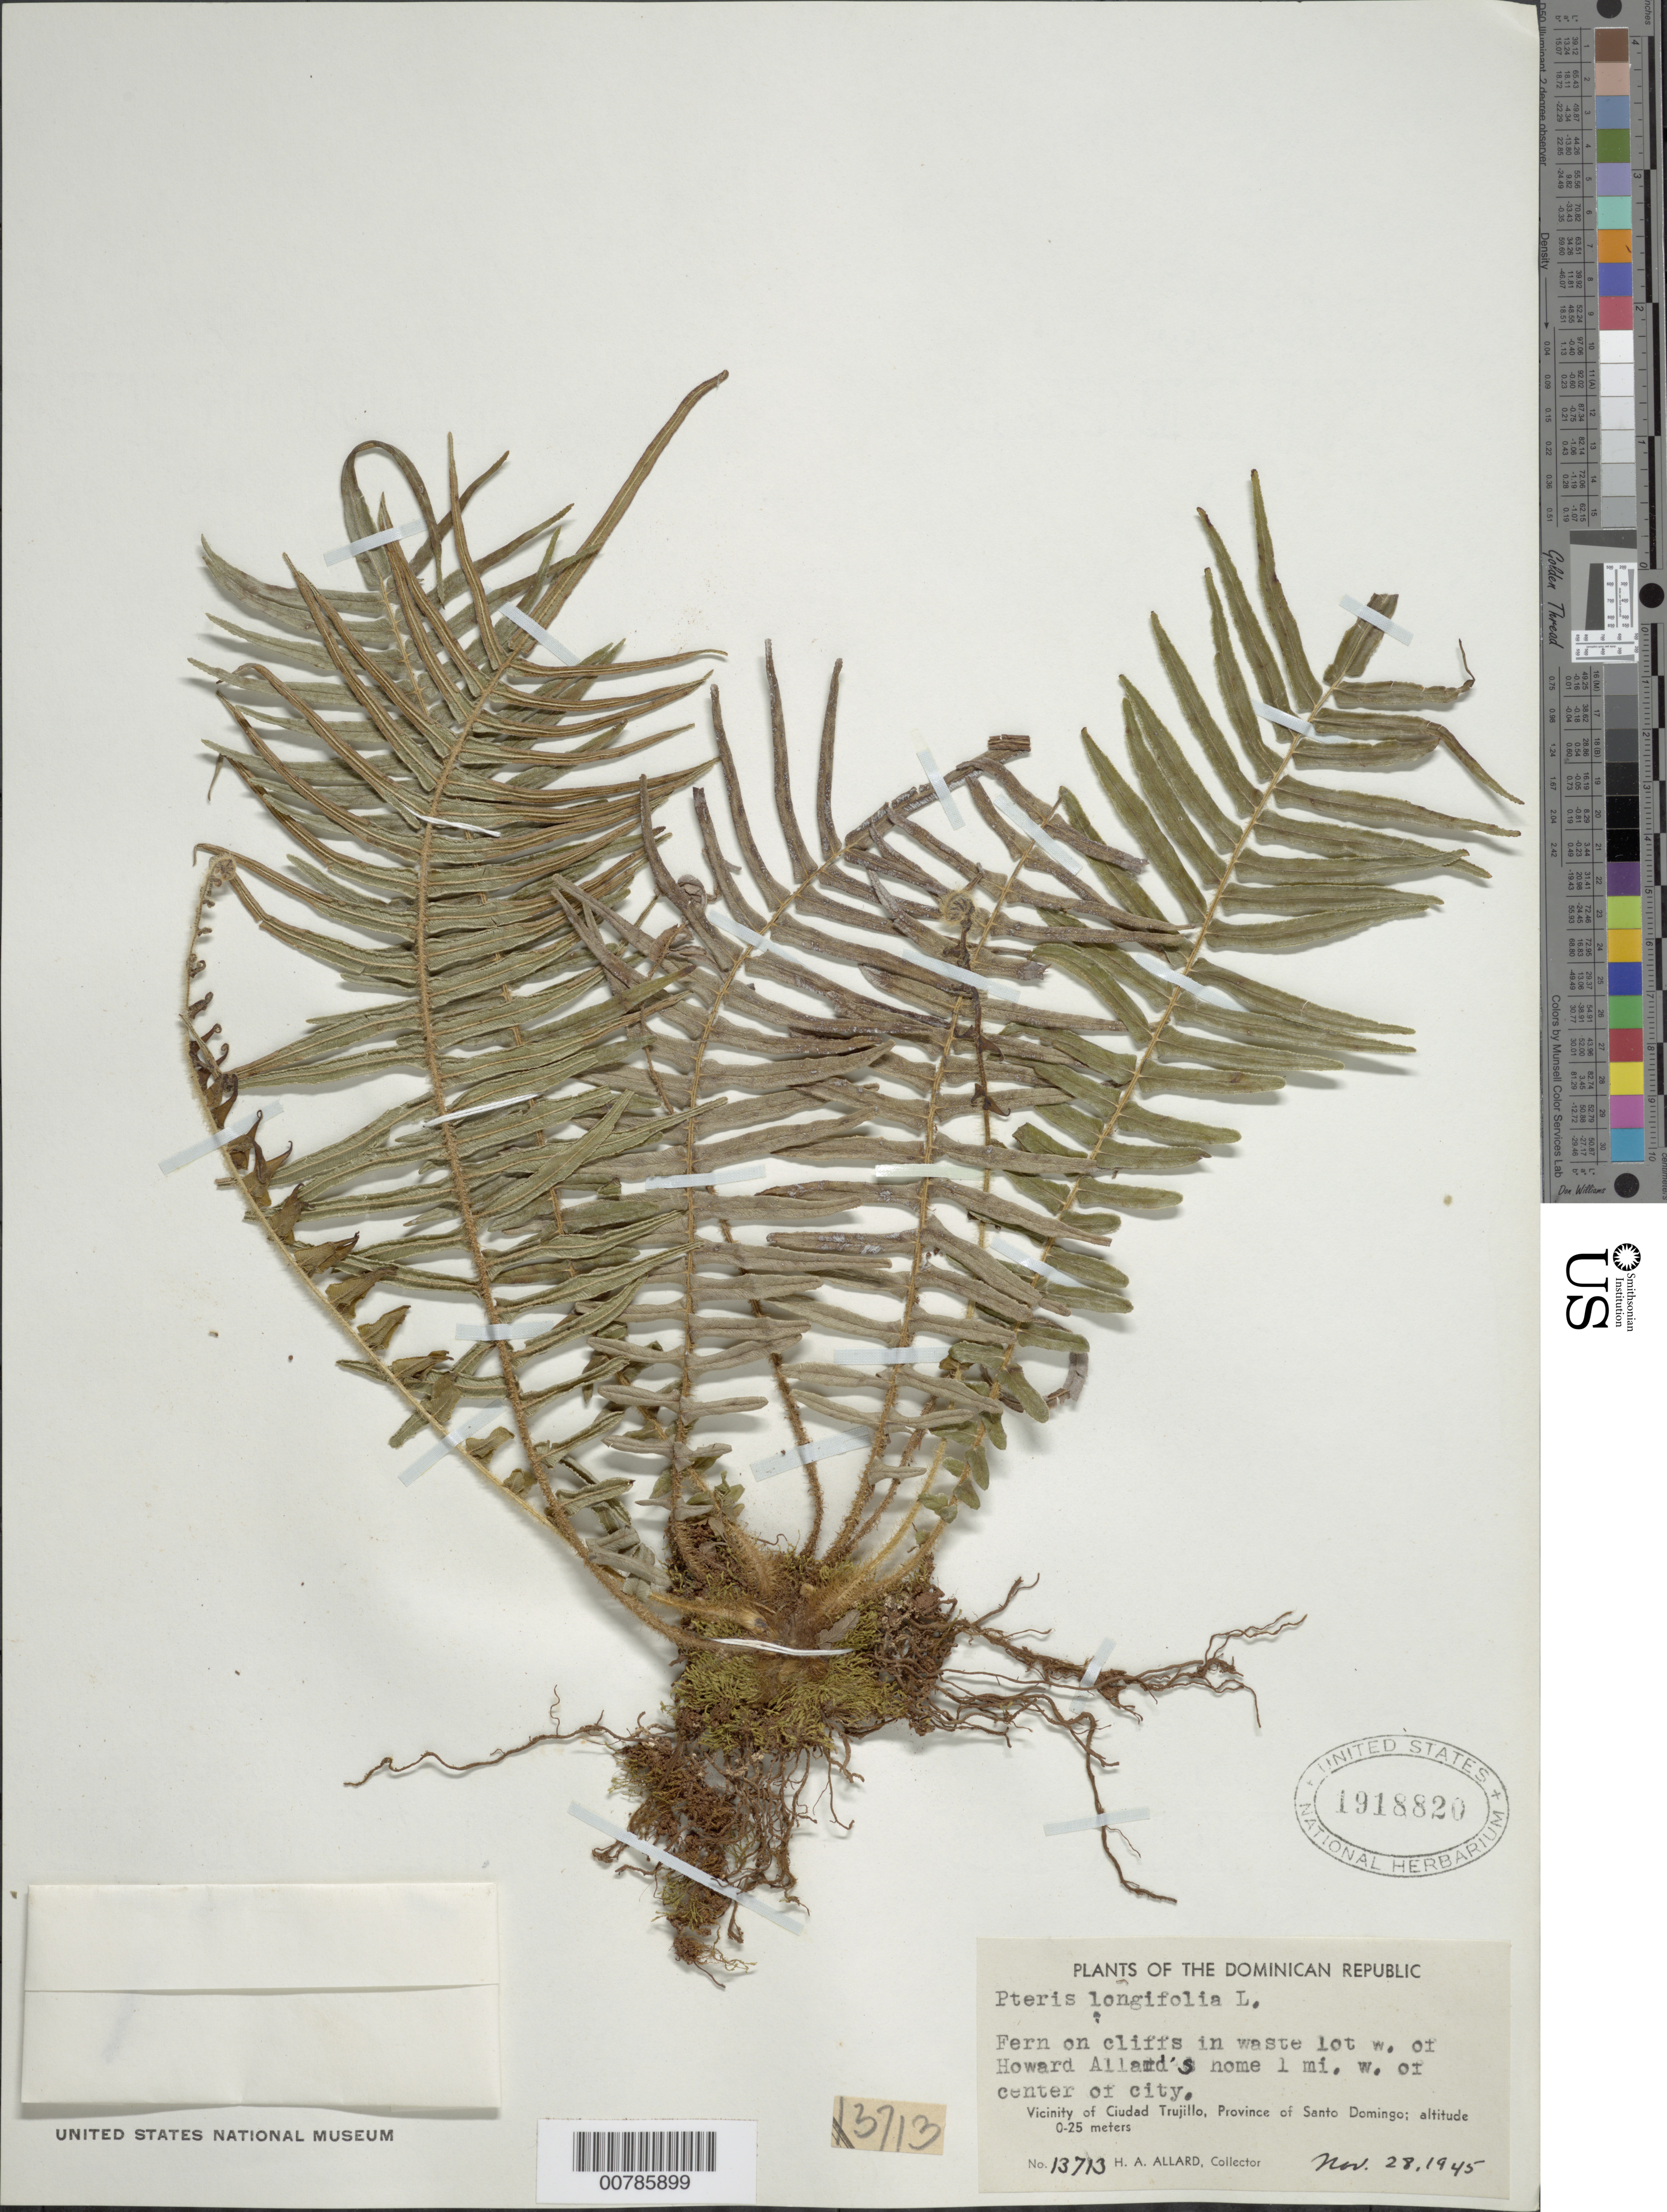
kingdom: Plantae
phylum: Tracheophyta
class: Polypodiopsida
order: Polypodiales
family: Pteridaceae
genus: Pteris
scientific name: Pteris longifolia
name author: L.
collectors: H. A. Allard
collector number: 13713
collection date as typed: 28 Nov 1945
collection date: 1945-11-28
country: Dominican Republic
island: Hispaniola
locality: Ciudad Trujillo, 1 mile west, at Howard Allard's home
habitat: On cliffs in waste lot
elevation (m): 0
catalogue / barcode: US 1918820